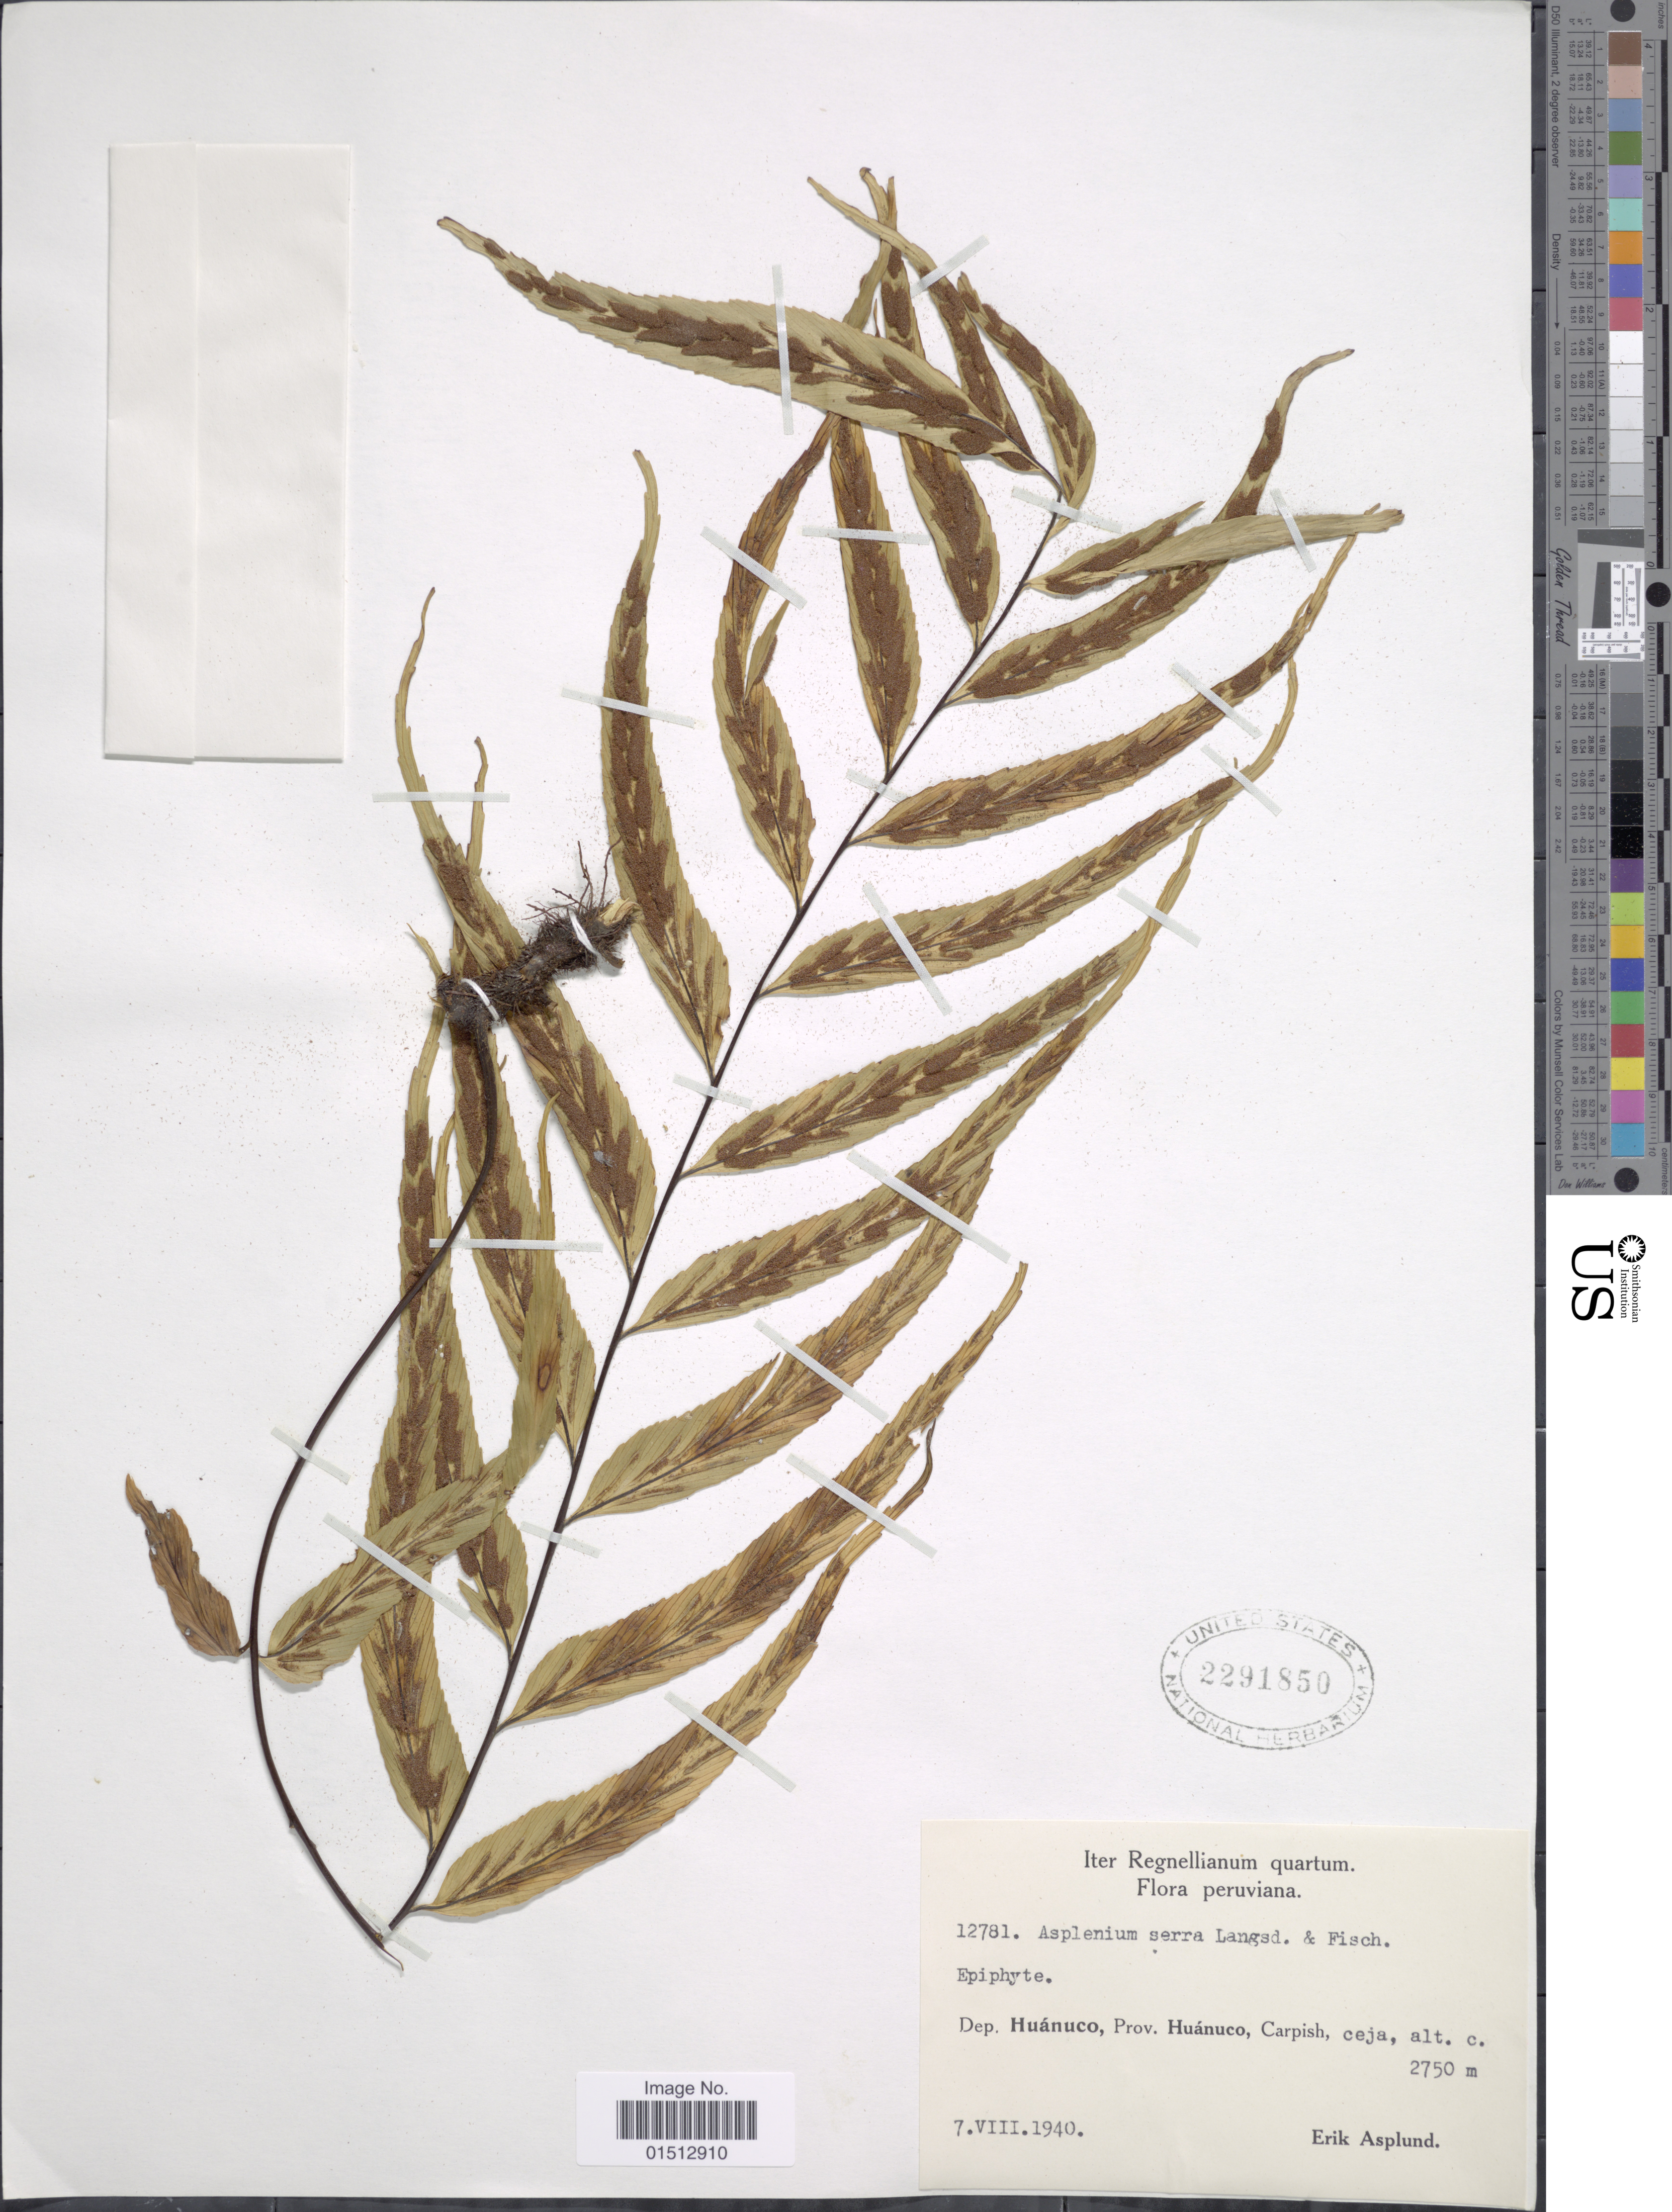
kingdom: Plantae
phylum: Tracheophyta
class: Polypodiopsida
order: Polypodiales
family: Aspleniaceae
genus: Asplenium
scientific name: Asplenium serra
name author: Langsd. & Fisch.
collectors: E. Asplund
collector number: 12781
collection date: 1940-08-07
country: Peru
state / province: Huánuco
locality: Peruviana, Dep. Huanuco, Prov. Huanuco, Carpish, ceja.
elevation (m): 2750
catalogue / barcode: US 2291850